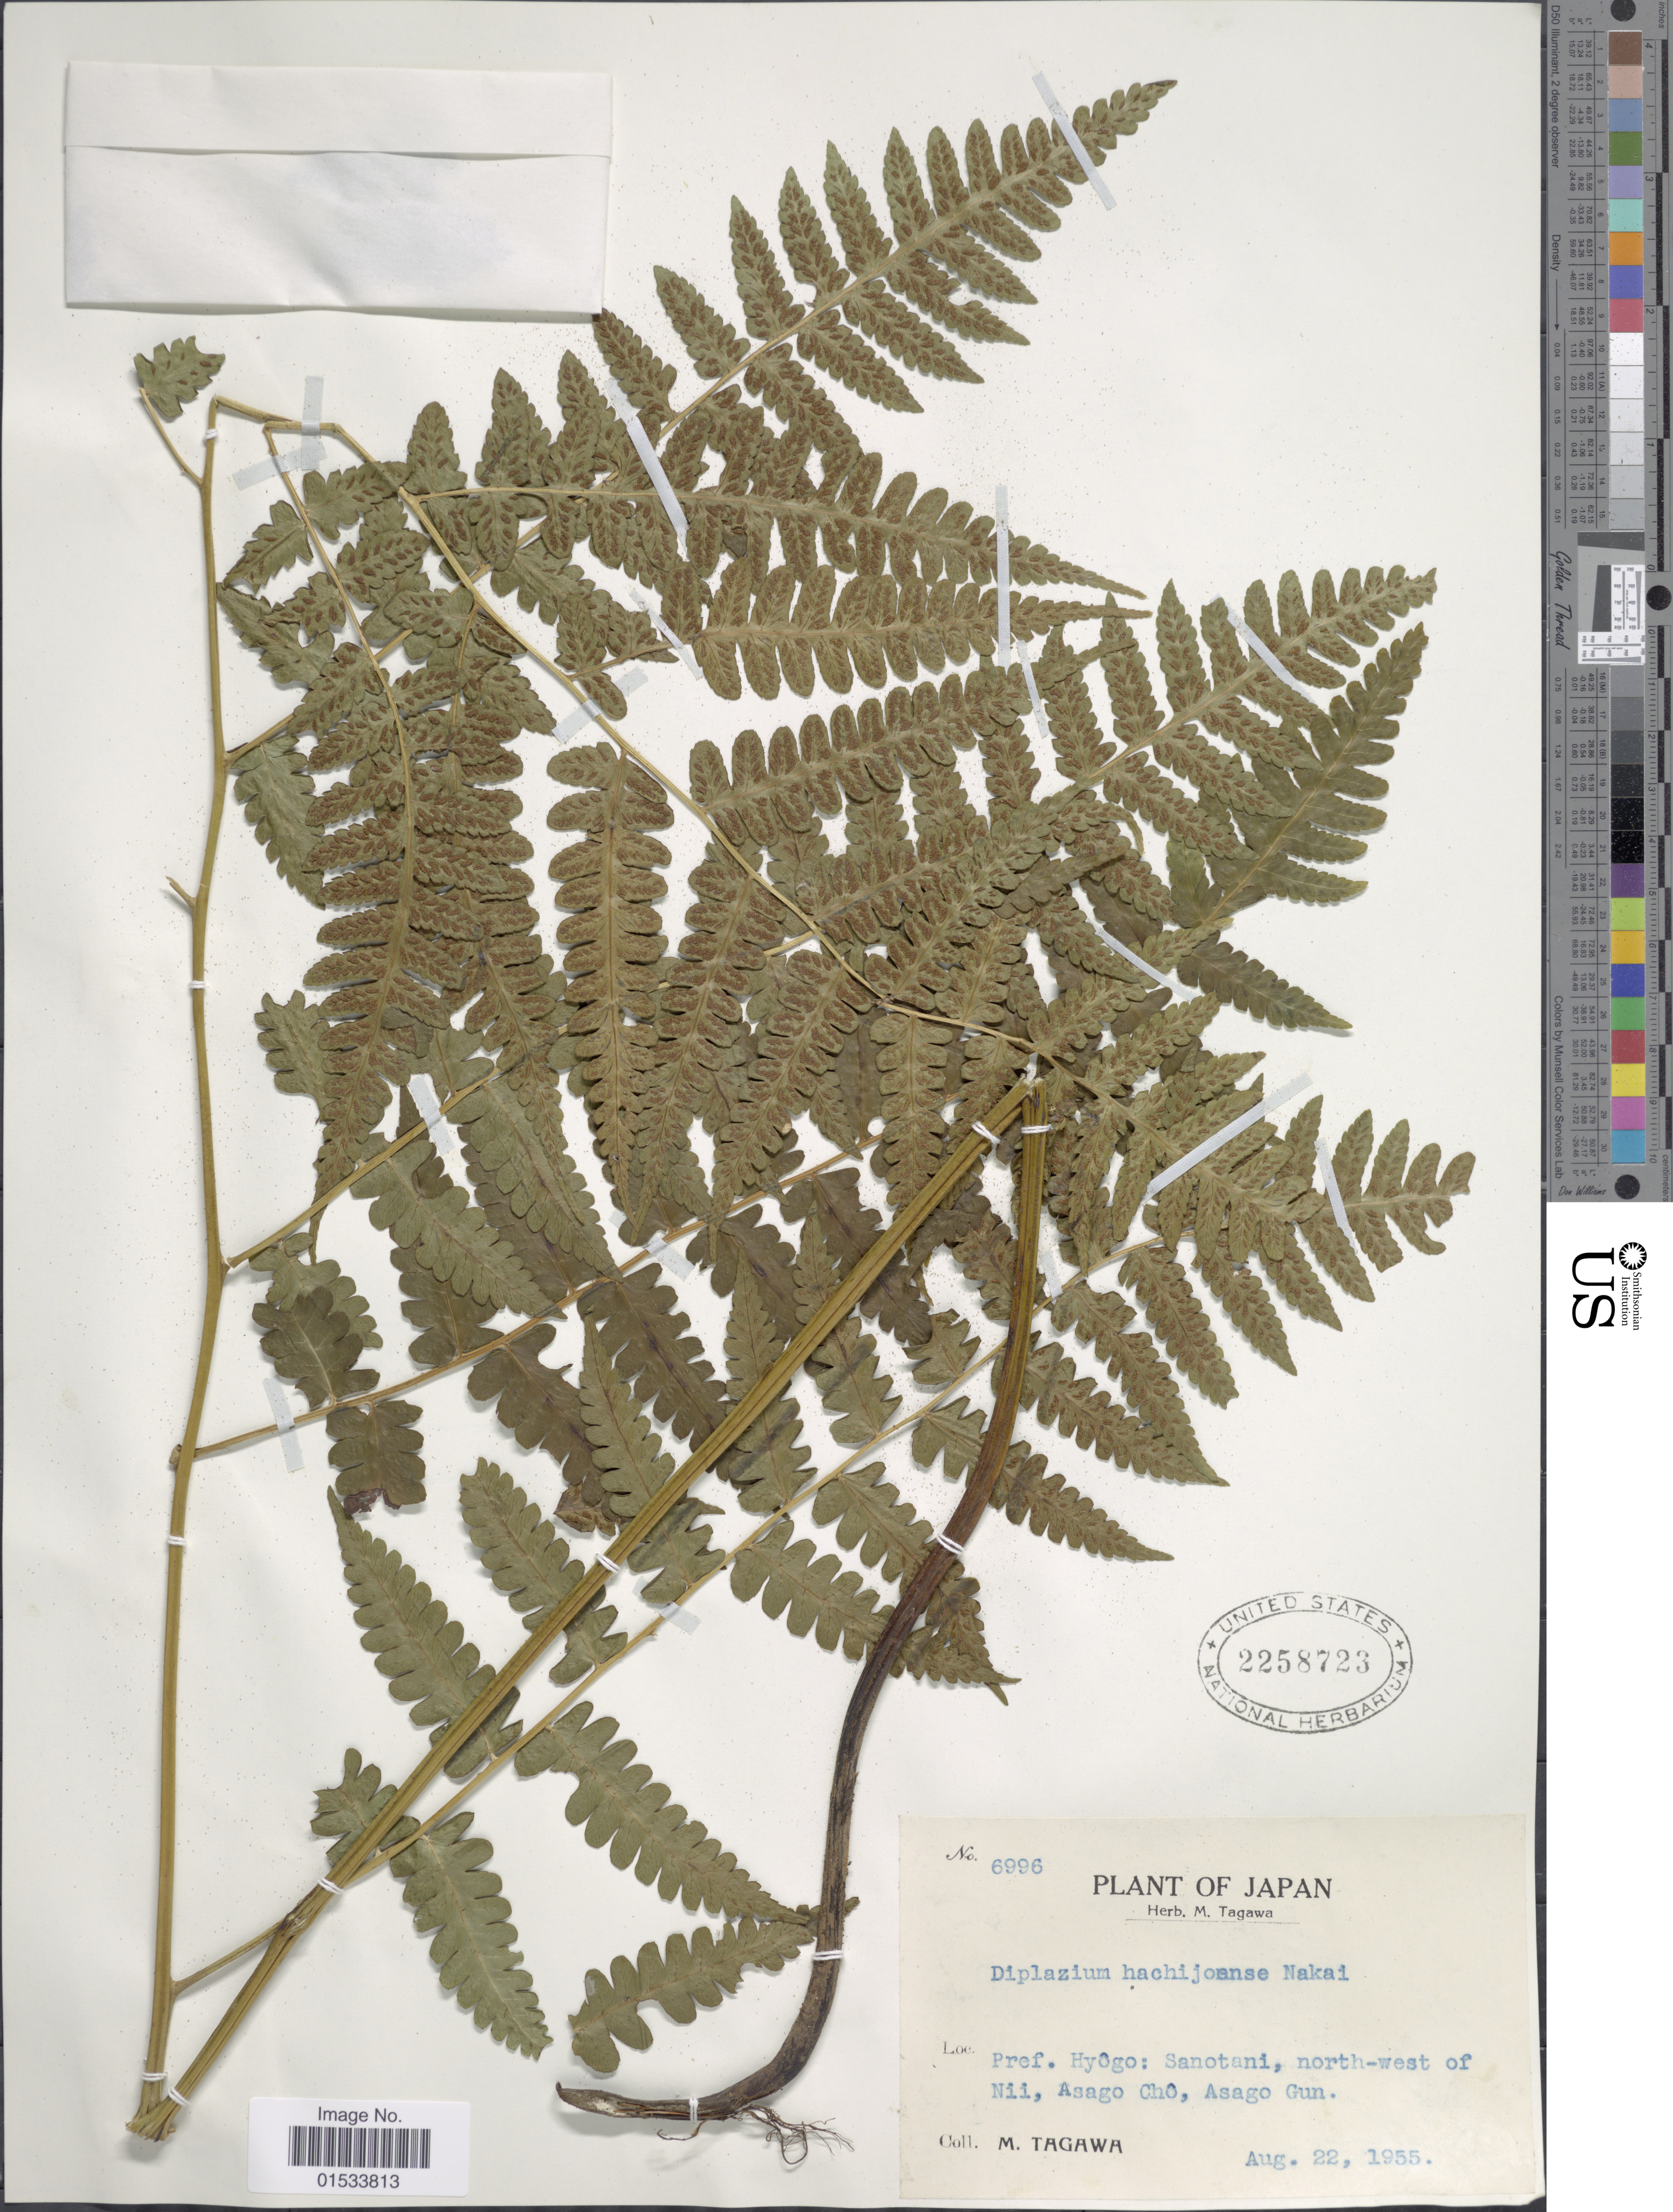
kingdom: Plantae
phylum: Tracheophyta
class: Polypodiopsida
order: Polypodiales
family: Athyriaceae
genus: Diplazium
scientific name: Diplazium hachijoense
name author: Nakai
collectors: M. Tagawa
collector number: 6996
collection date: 1955-08-22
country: Japan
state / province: Hyogo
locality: Sanatani, north- west of Nii, Asago Chô, Asago Gun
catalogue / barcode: US 2258723